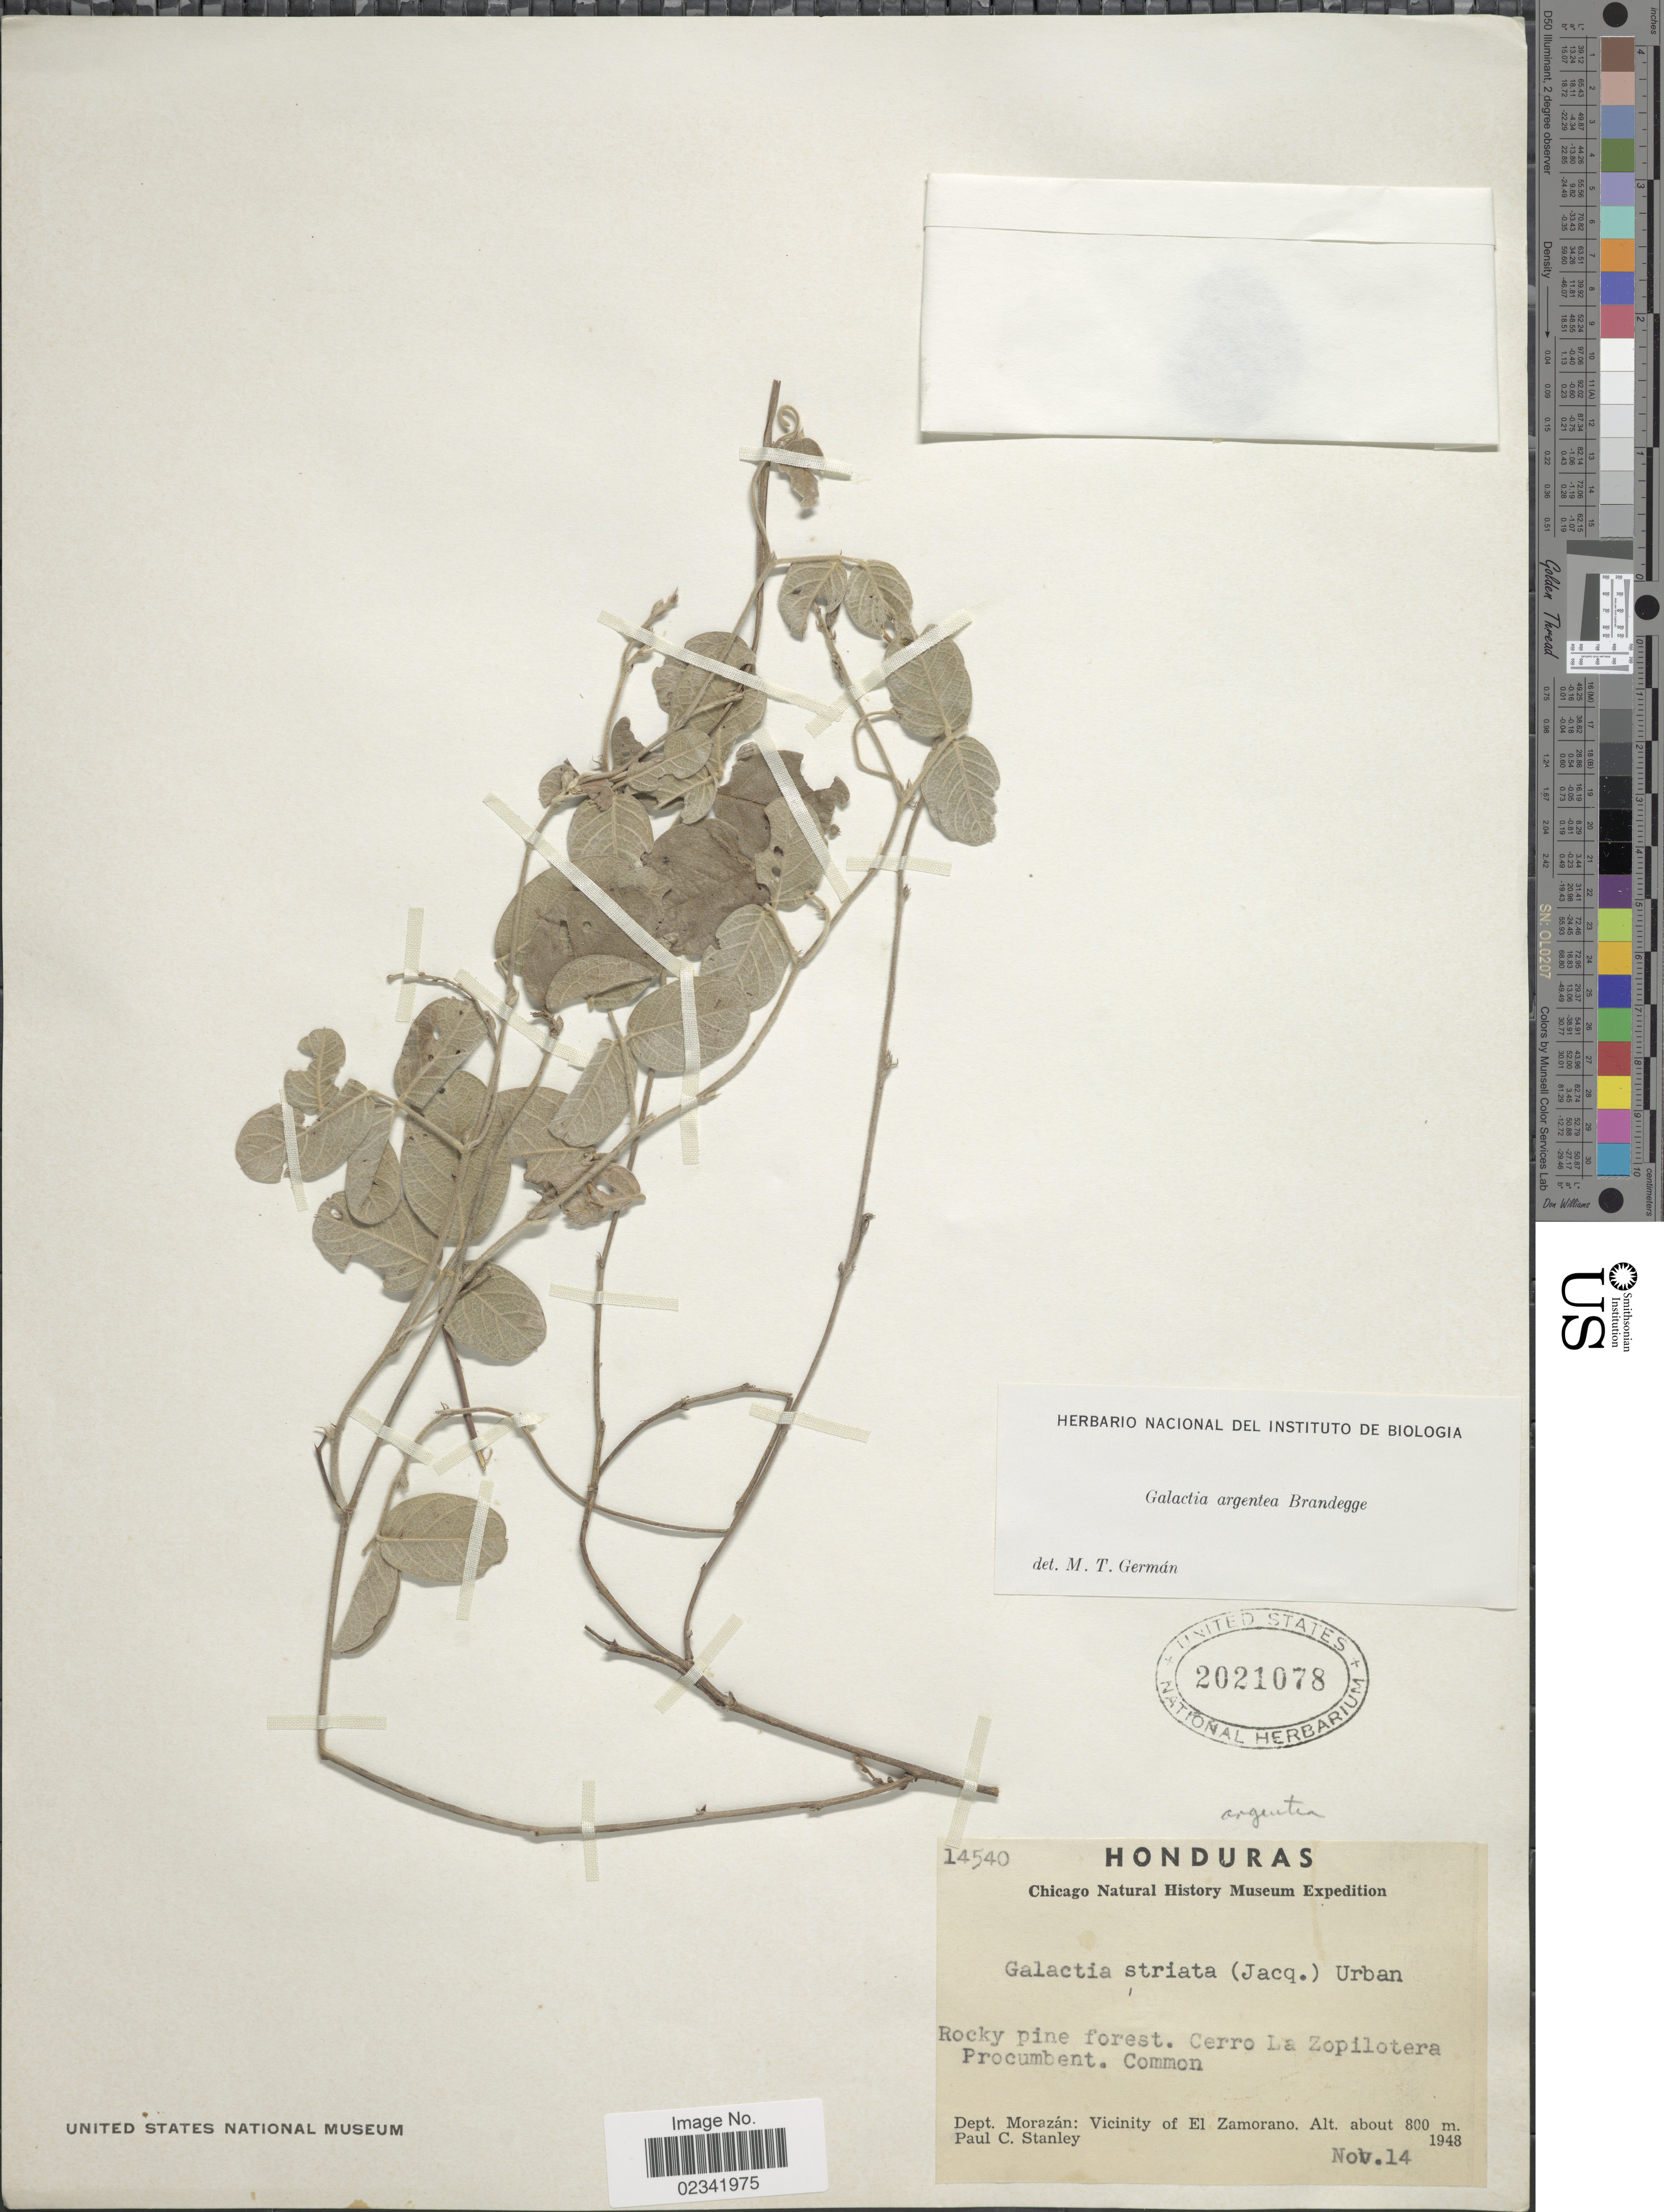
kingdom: Plantae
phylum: Tracheophyta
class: Magnoliopsida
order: Fabales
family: Fabaceae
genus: Galactia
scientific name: Galactia argentea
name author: Brandegee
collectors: P. C. Standley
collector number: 14540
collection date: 1948-11-14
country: Honduras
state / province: Fco. Morazán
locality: Dept. Morazan: Vicinity of El Zamorano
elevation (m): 800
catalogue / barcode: US 2021078